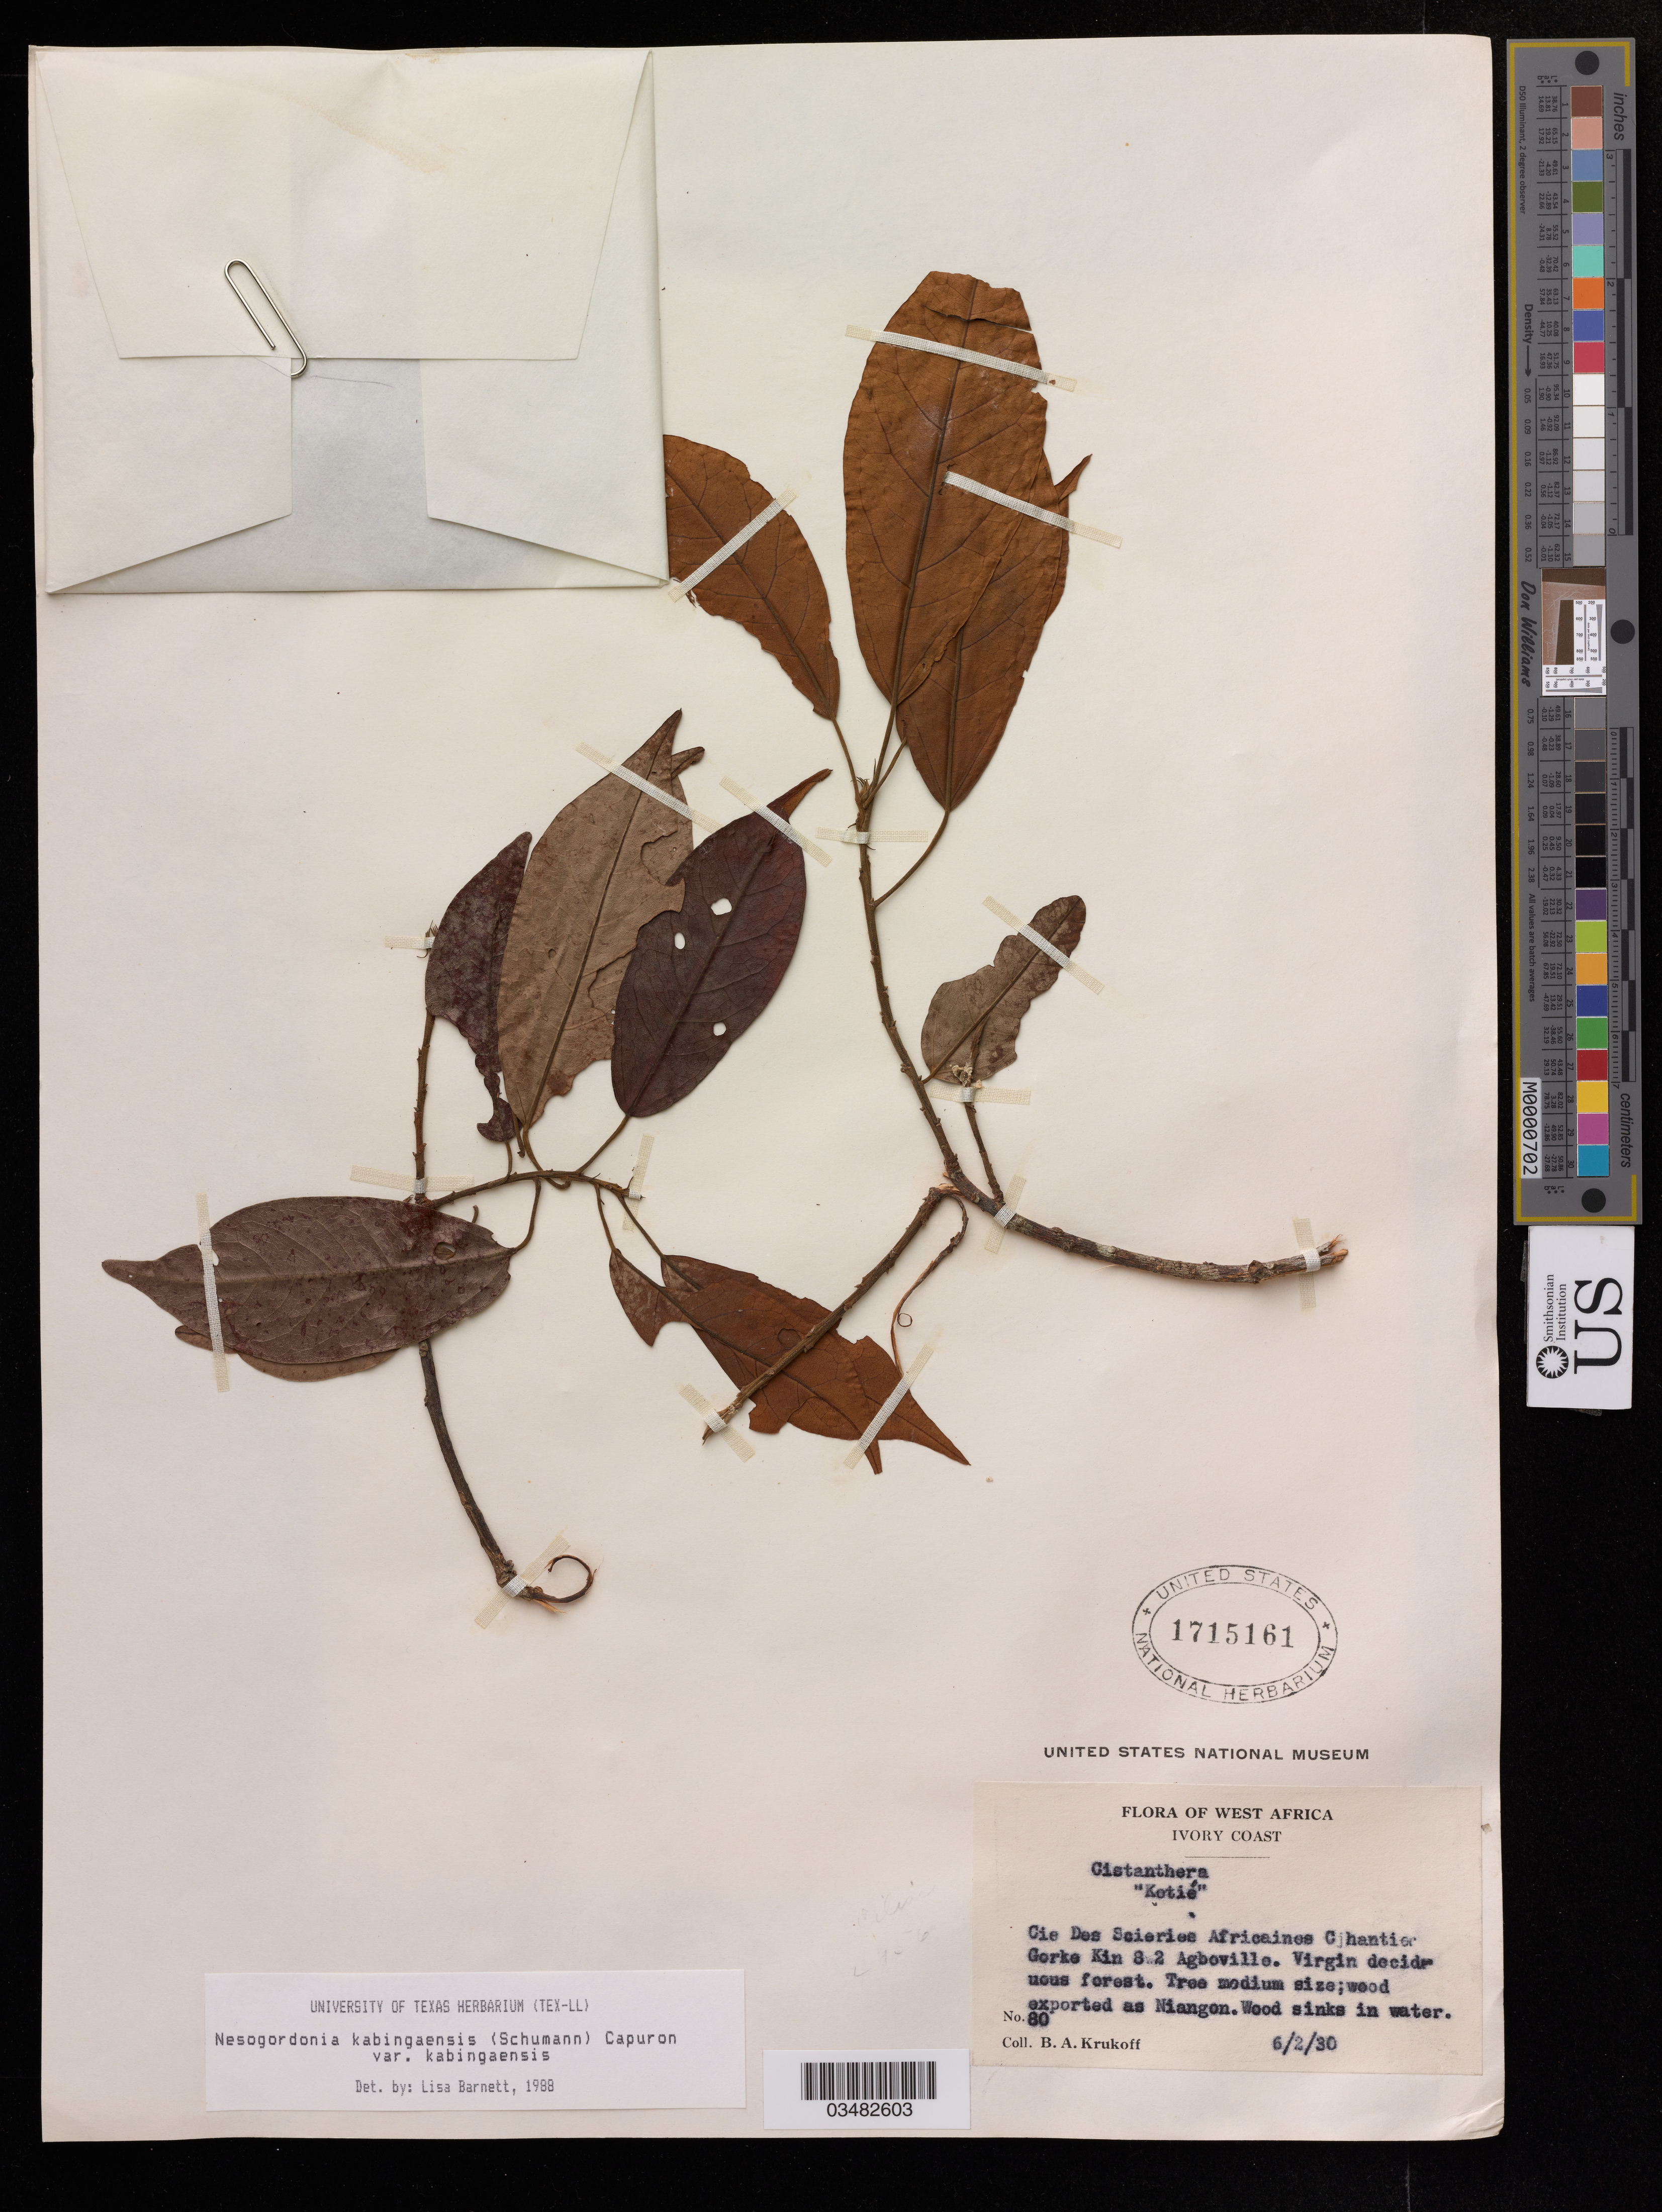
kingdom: Plantae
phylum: Tracheophyta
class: Magnoliopsida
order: Malvales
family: Malvaceae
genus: Nesogordonia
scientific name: Nesogordonia kabingaensis var. kabingaensis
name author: (K. Schum.) Capuron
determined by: Barnett, L. C.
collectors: B. A. Krukoff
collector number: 80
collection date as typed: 6/2/1930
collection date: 1930-02-06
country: Ivory Coast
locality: Cie Des Scieriee Africanines Cjhantise. Gorke Kin 8.2 Agboville [african sawmills co. building site gorke km 82 Agboville?]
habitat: virgin deciduous forest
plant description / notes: wood exportes as Niangen Wood sinks in water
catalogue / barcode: US 1715161